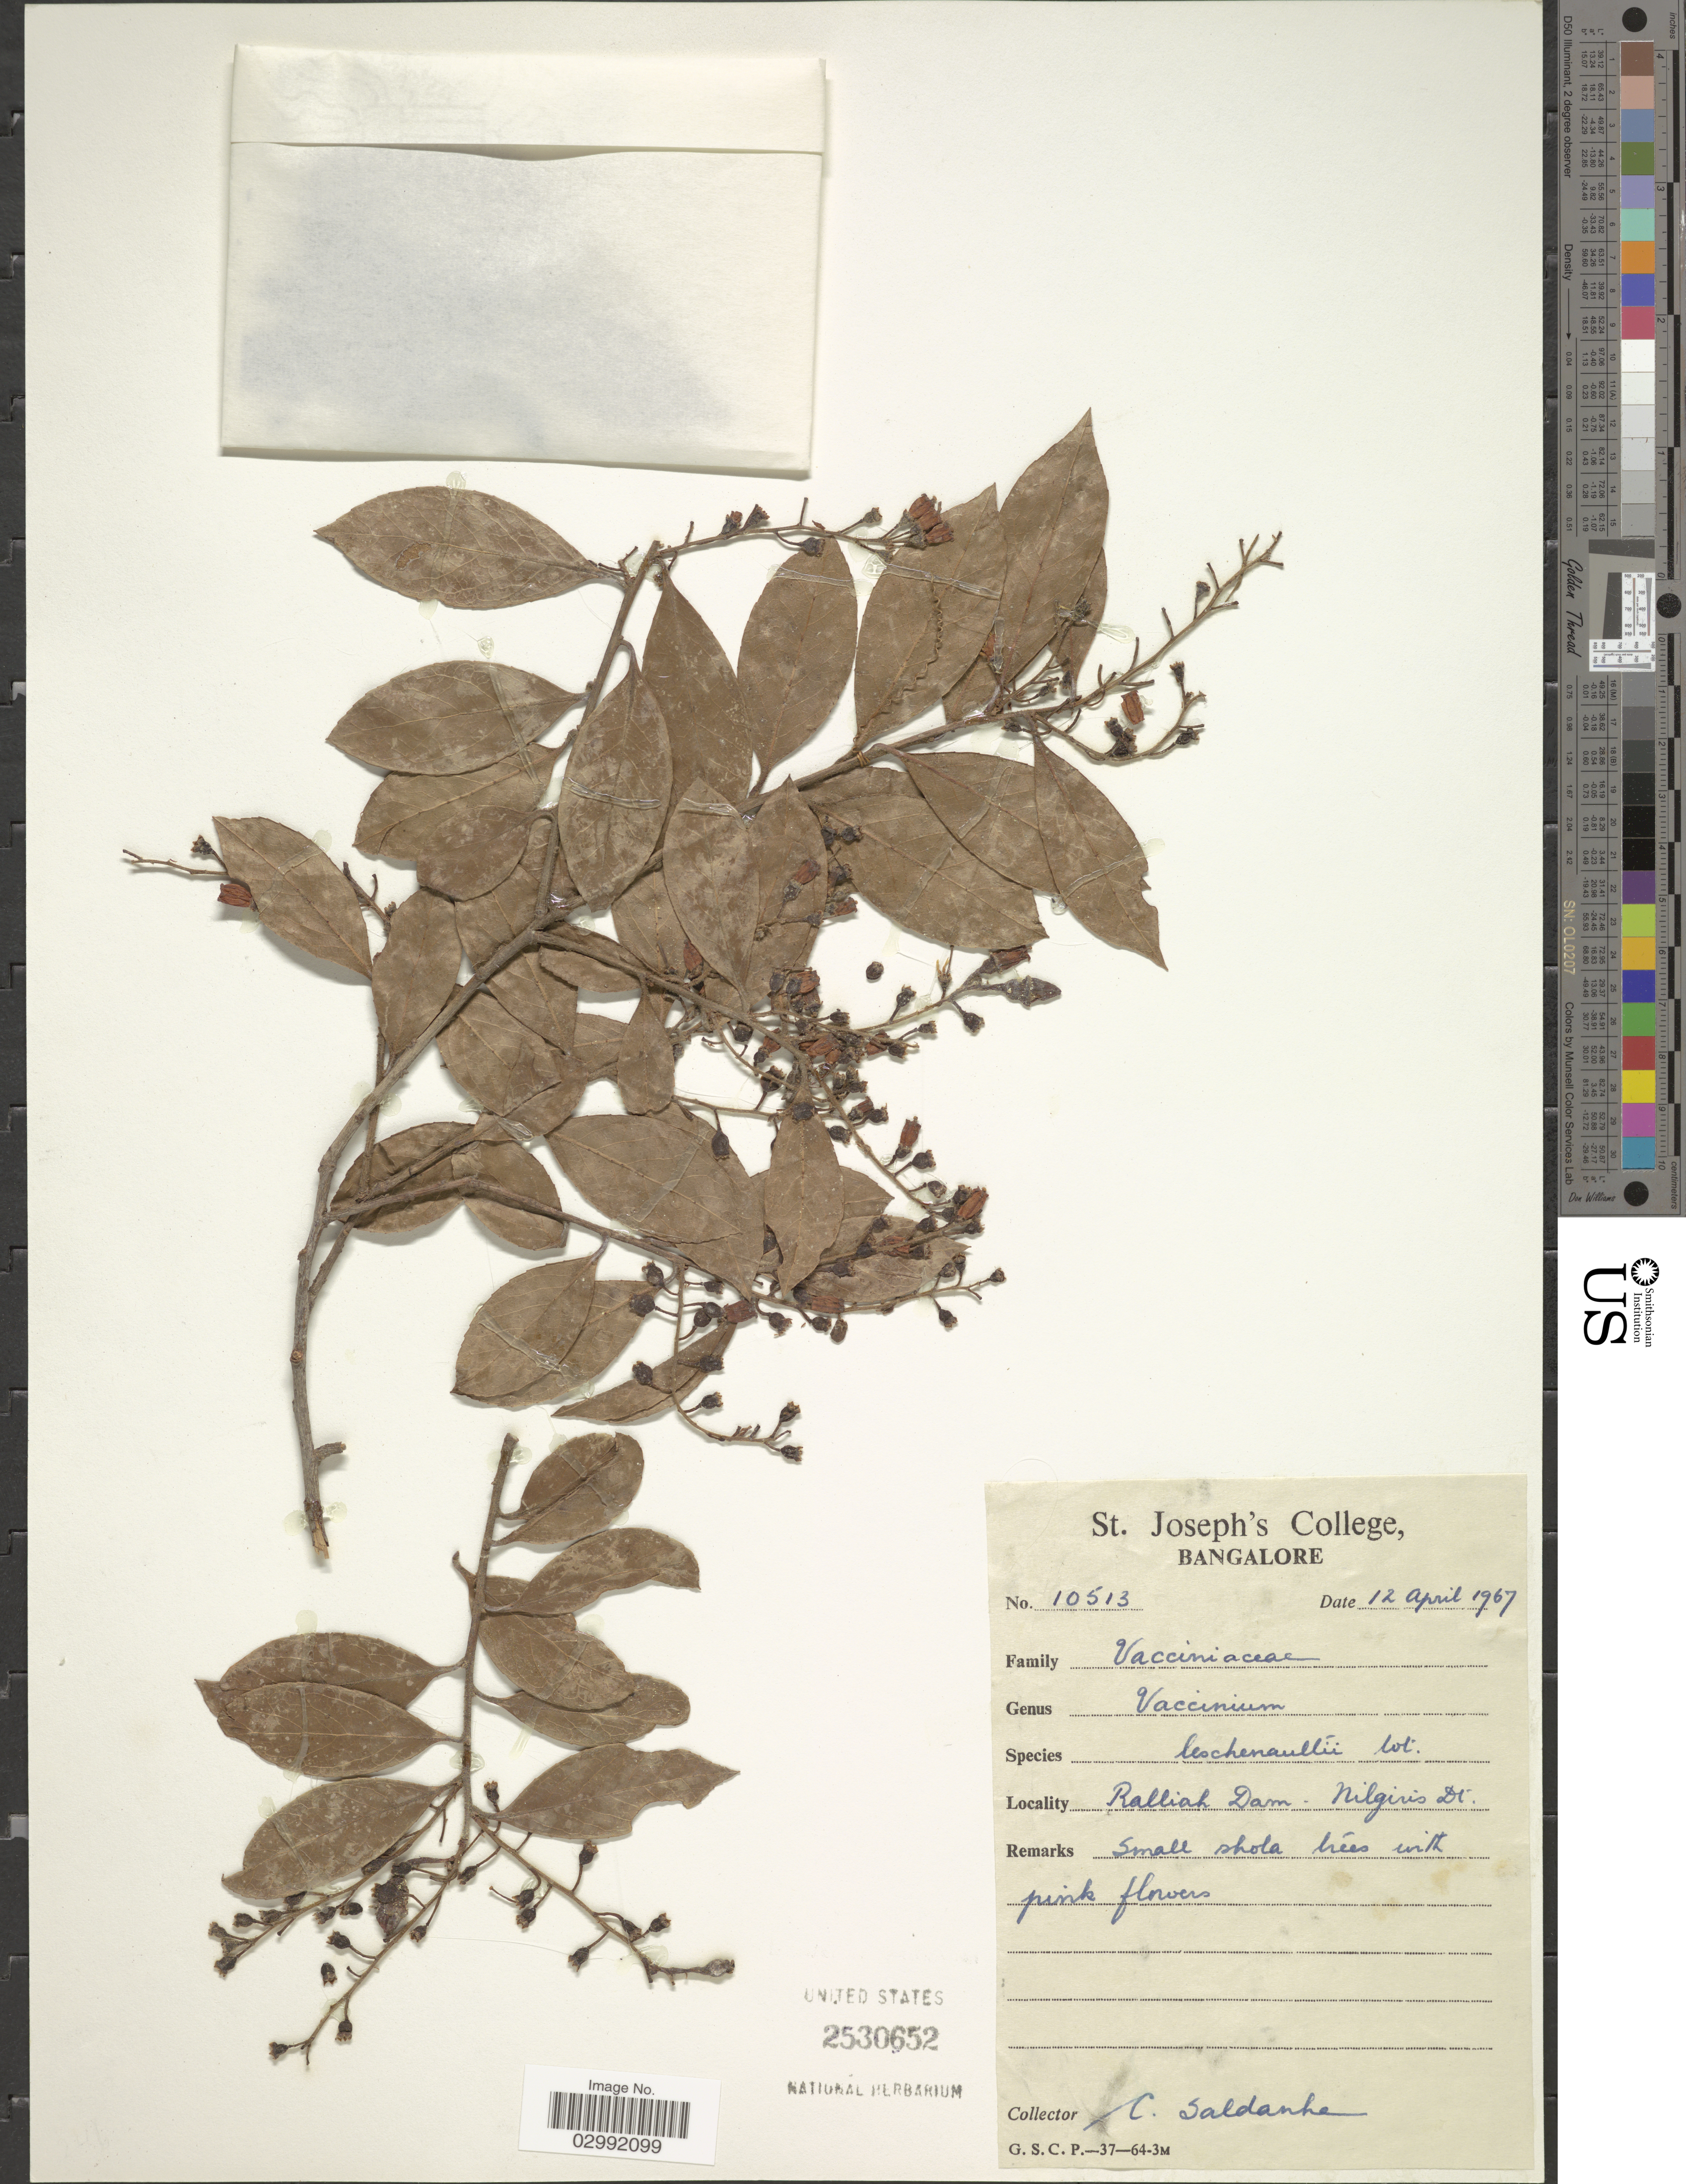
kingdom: Plantae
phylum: Tracheophyta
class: Magnoliopsida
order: Ericales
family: Ericaceae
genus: Vaccinium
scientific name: Vaccinium leschenaultii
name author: Wight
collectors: C. Saldanha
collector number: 10513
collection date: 1967-04-12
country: India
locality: Ralliah Dam - Nilgiris Dt.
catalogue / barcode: US 2530652